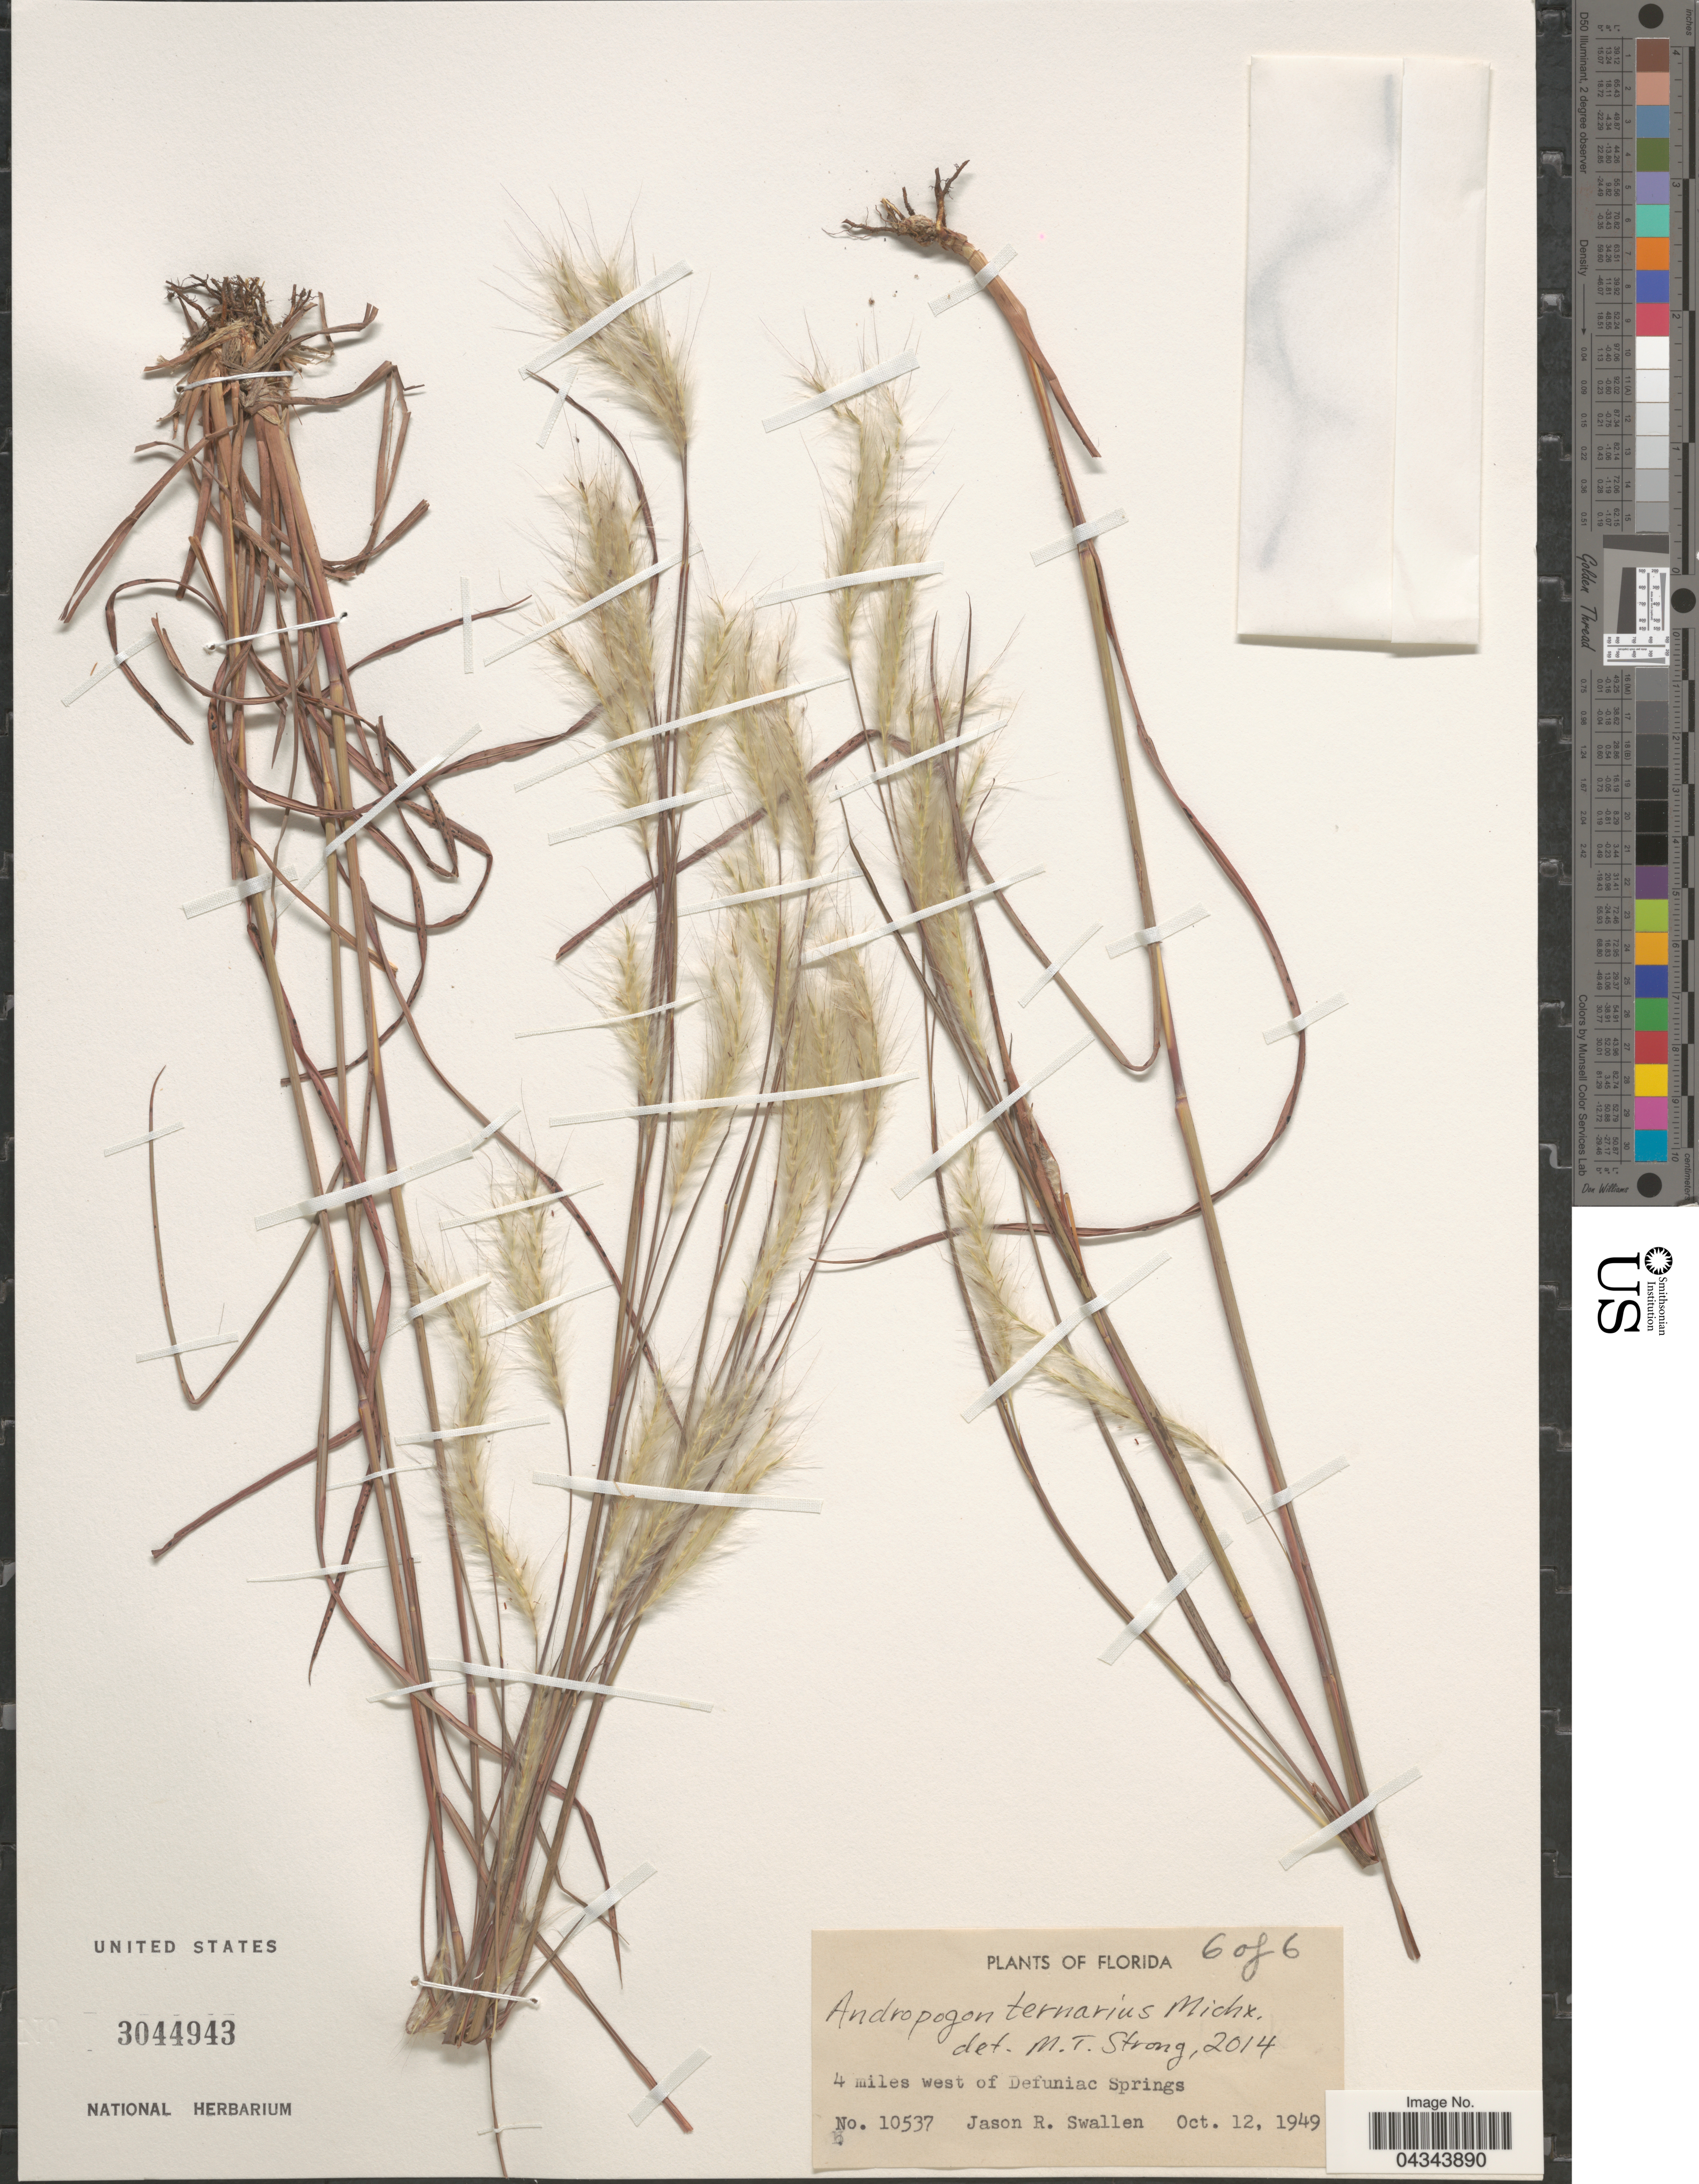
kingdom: Plantae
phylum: Tracheophyta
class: Liliopsida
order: Poales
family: Poaceae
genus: Andropogon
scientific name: Andropogon ternarius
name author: Michx.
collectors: J. R. Swallen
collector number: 10537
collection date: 1949-10-12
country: United States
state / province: Florida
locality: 4 miles west of Defuniac Springs.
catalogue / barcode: US 3044943